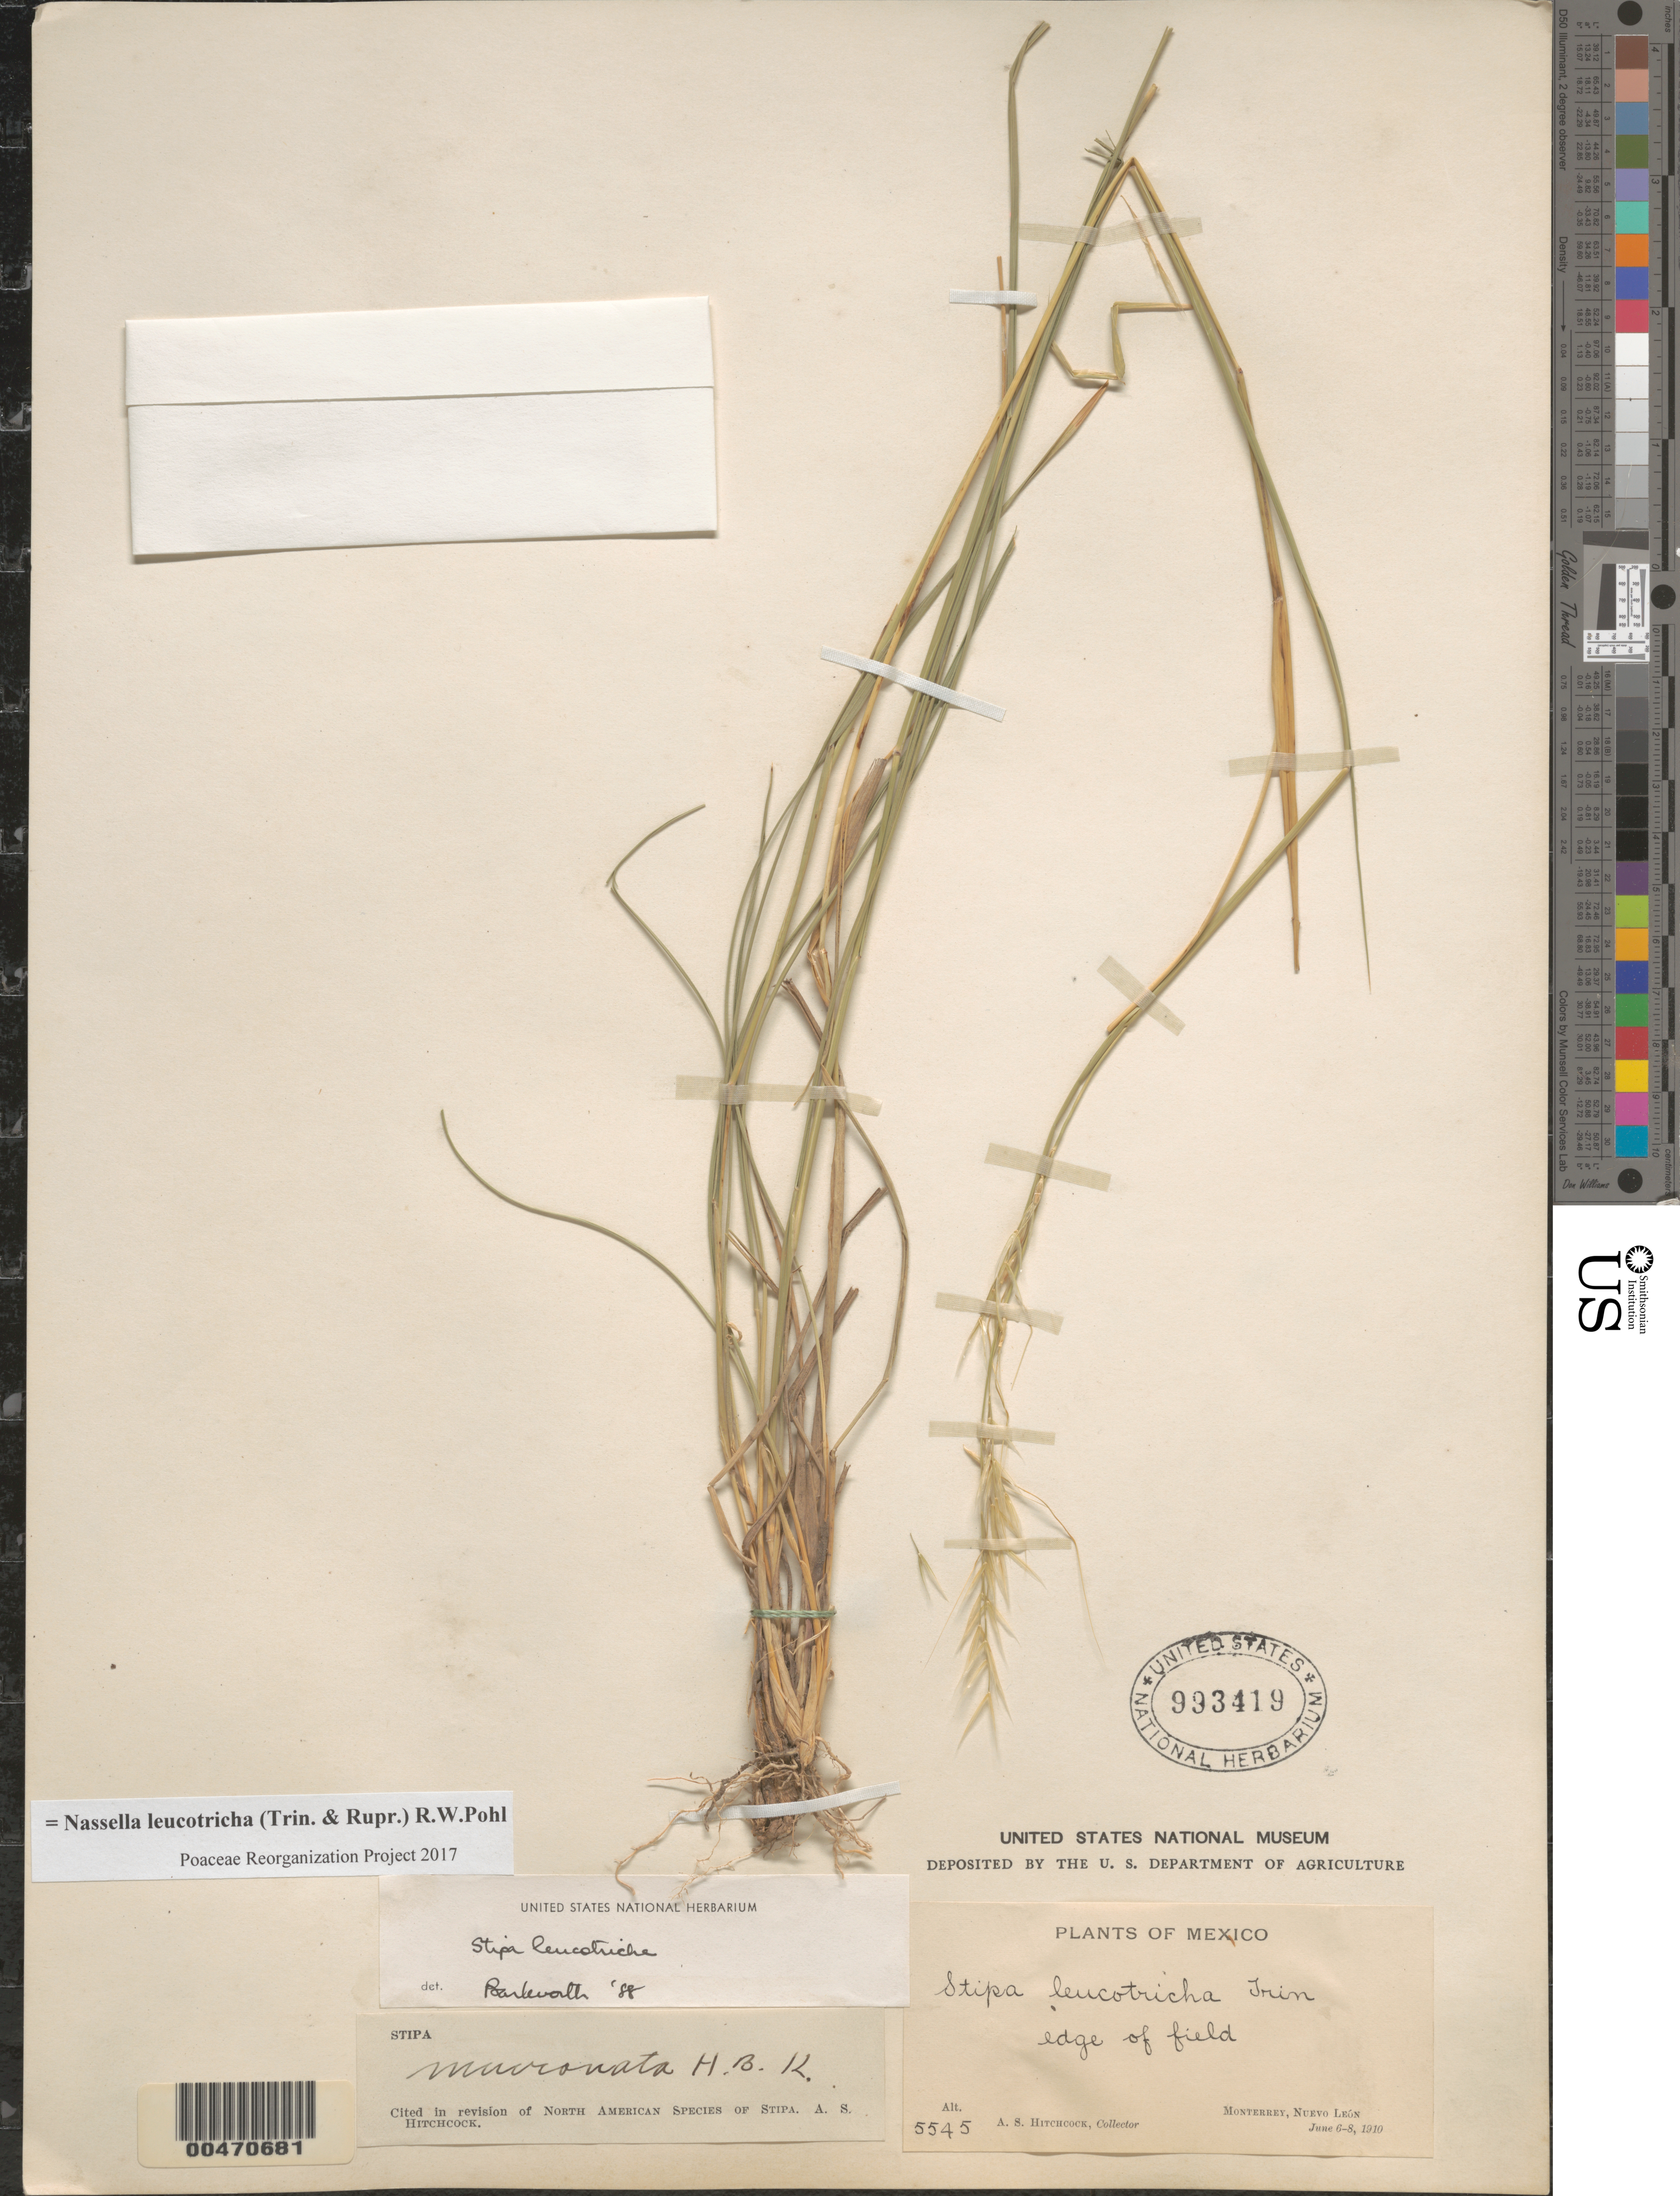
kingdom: Plantae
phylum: Tracheophyta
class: Liliopsida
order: Poales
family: Poaceae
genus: Nassella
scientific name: Nassella leucotricha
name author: (Trin. & Rupr.) R.W. Pohl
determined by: Poaceae Reorganization Project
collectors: A. S. Hitchcock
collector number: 5545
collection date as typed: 6 Jun 1910 to 8 Jun 1910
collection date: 1910-06-06/1910-06-08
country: Mexico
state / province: Nuevo León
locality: Monterrey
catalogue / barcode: US 993419